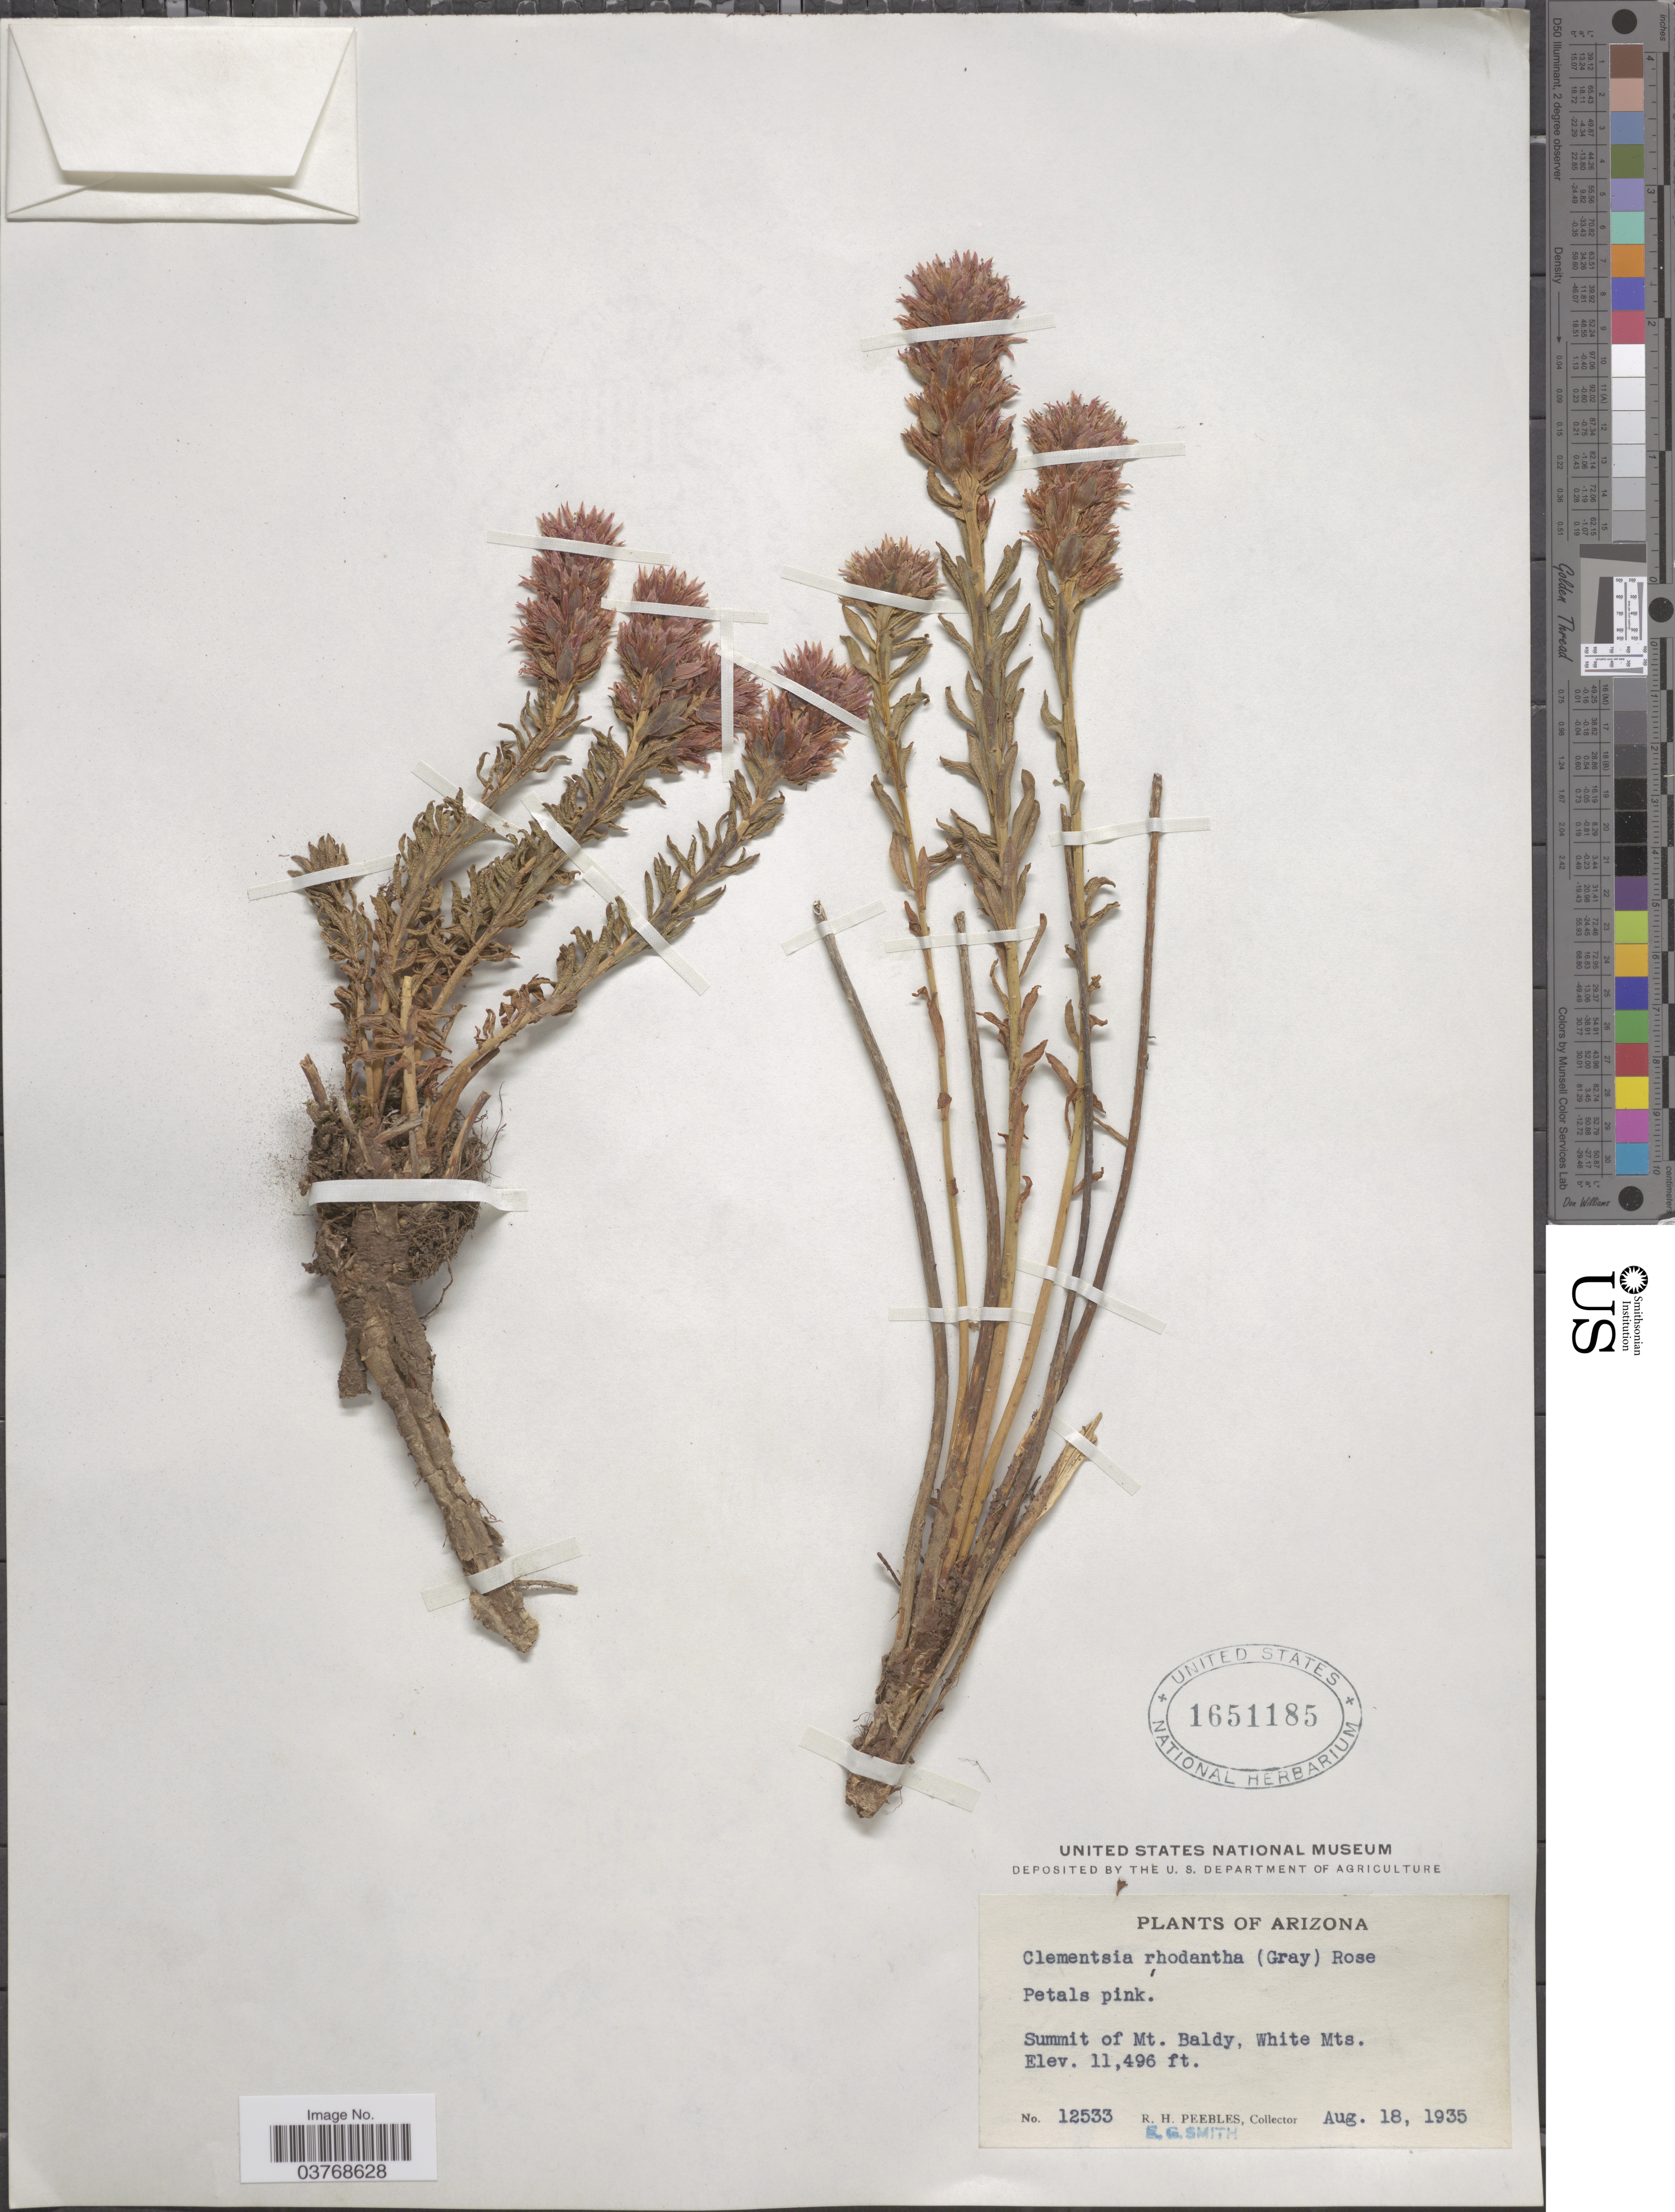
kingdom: Plantae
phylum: Tracheophyta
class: Magnoliopsida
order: Saxifragales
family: Crassulaceae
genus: Rhodiola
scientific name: Rhodiola rhodantha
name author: (A. Gray) H. Jacobsen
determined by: Strong, Mark T., (BOT), Smithsonian Institution - National Museum of Natural History (UNITED STATES)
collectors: R. H. Peebles & E. G. Smith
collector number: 12533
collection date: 1935-08-18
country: United States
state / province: Arizona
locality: Summit of Mt. Baldy, White Mts.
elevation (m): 3504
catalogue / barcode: US 1651185